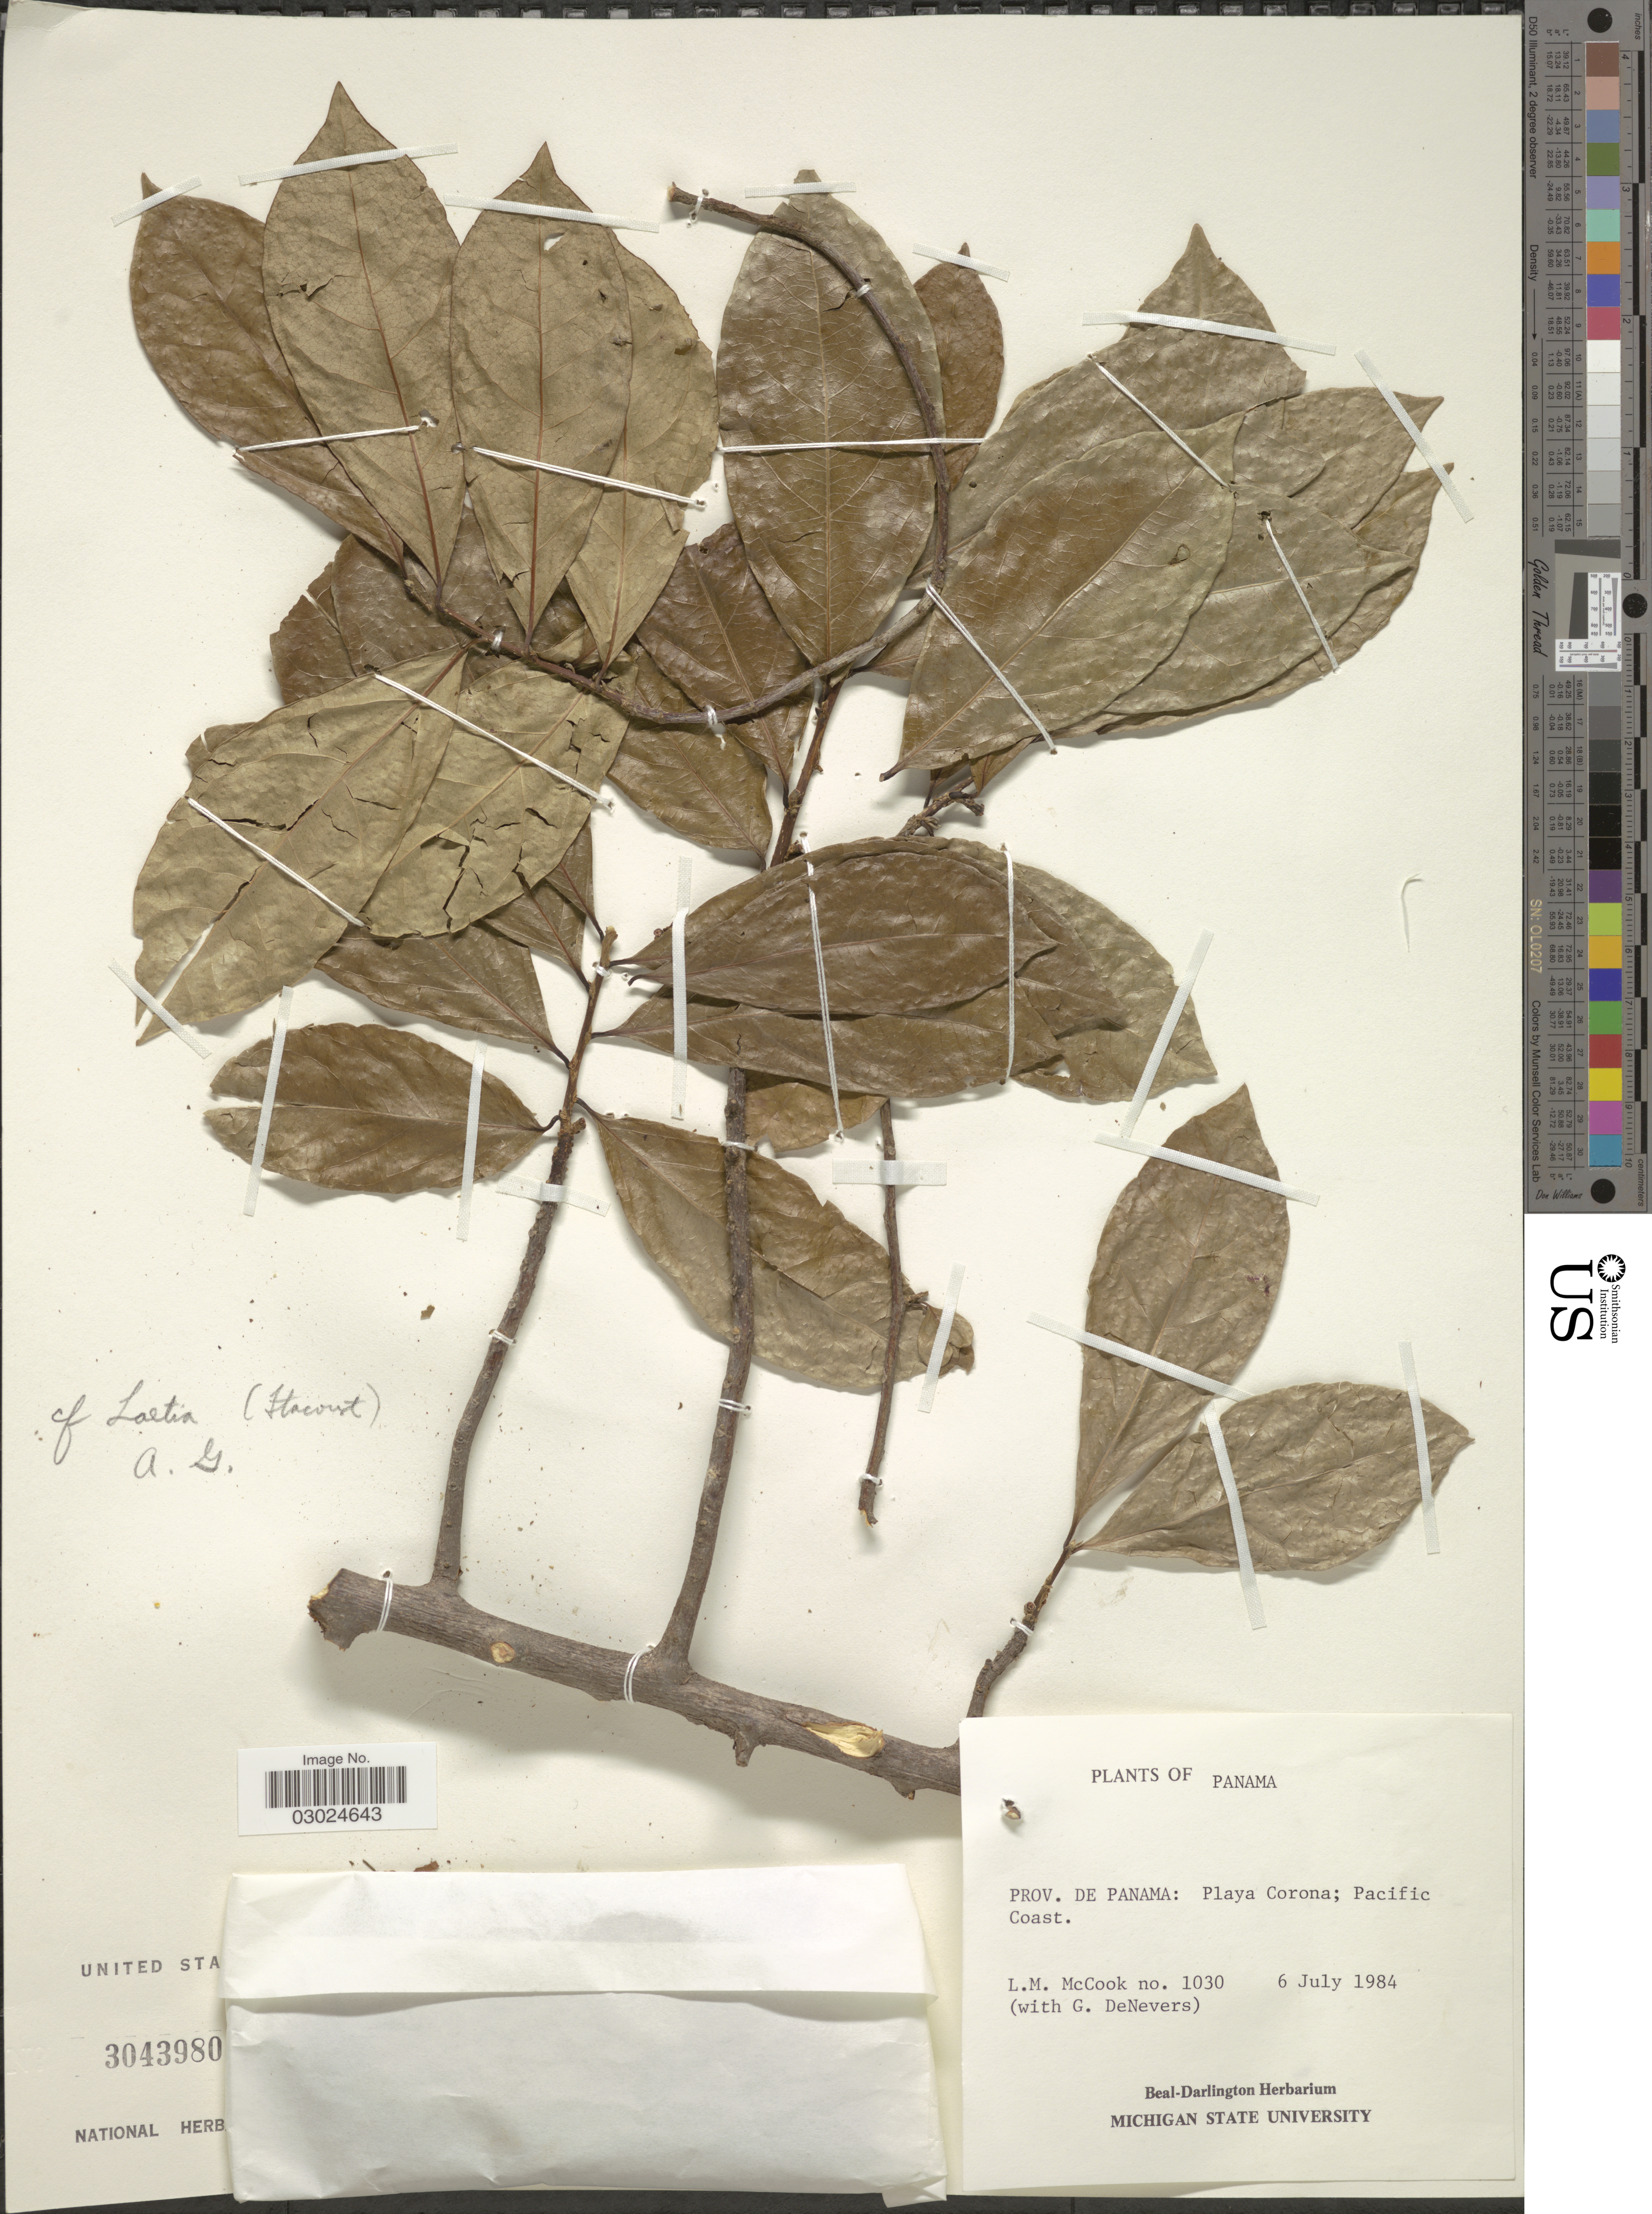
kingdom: Plantae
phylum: Tracheophyta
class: Magnoliopsida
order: Malpighiales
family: Salicaceae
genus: Laetia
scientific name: Laetia sp.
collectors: L. McCook & G. DeNevers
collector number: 1030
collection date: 1984-07-06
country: Panama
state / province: Panamá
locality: Playa Corona; Pacific Coast.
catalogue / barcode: US 3043980